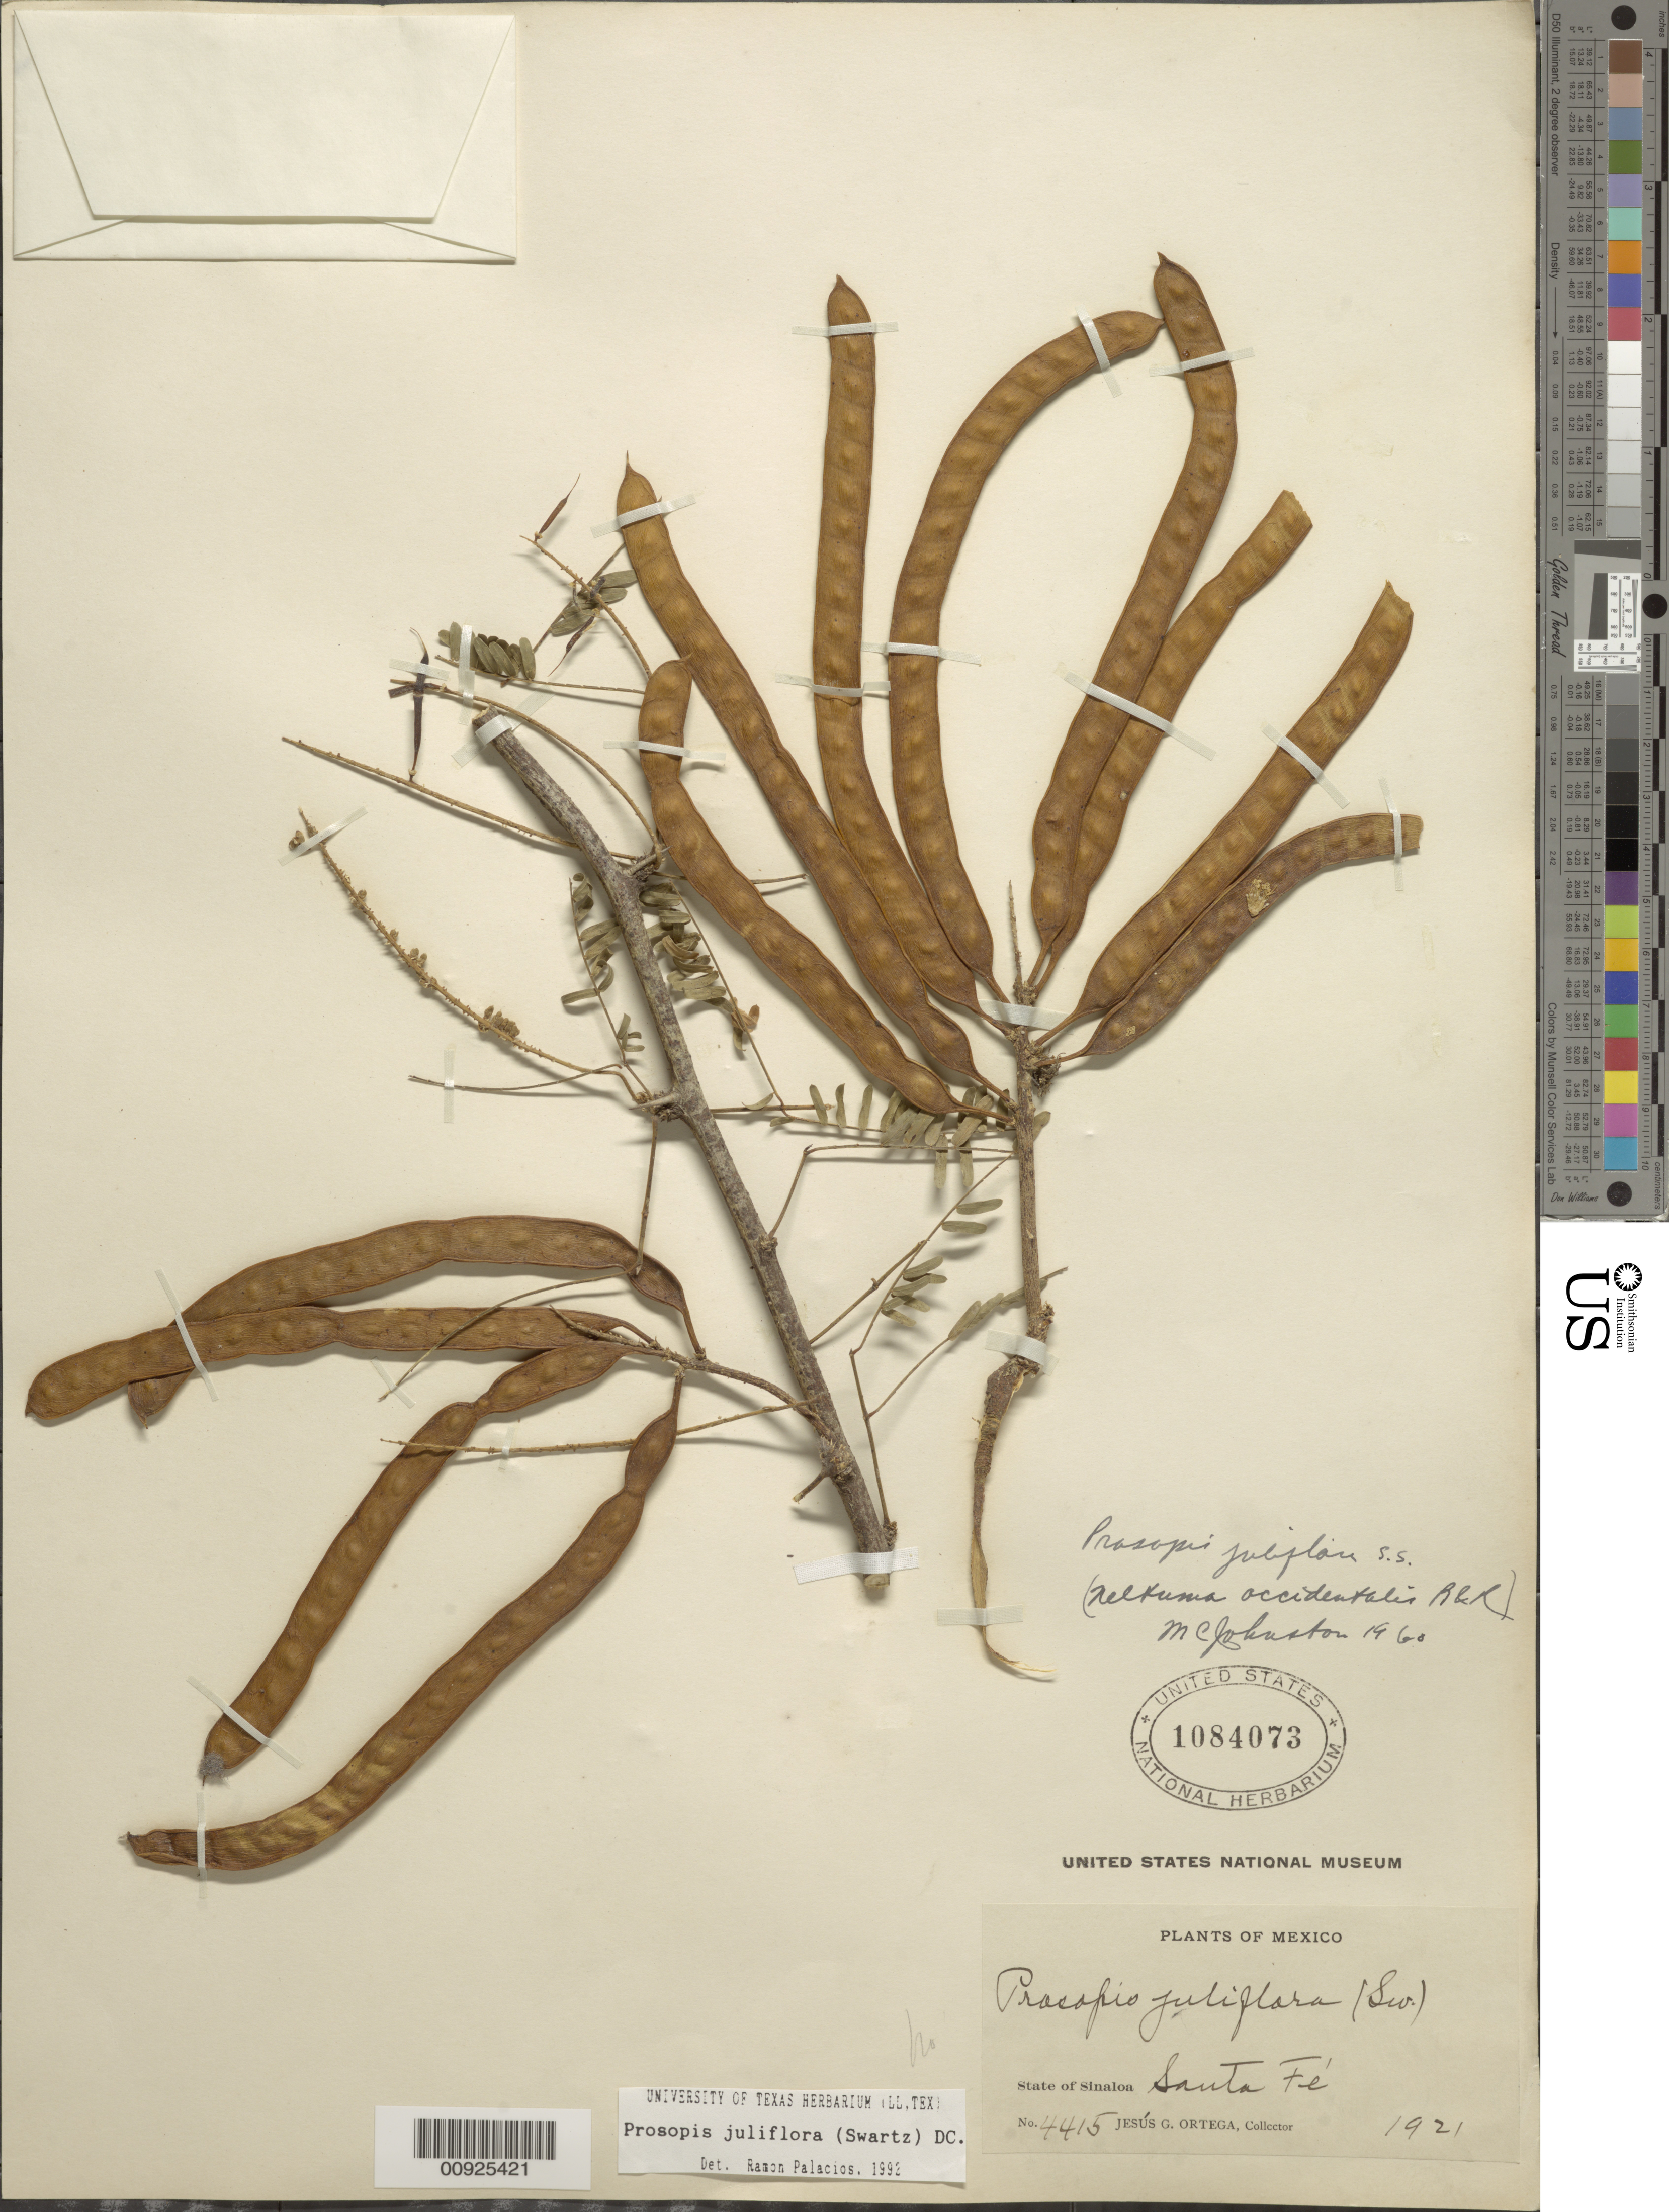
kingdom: Plantae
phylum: Tracheophyta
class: Magnoliopsida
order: Fabales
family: Fabaceae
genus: Neltuma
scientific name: Neltuma juliflora var. juliflora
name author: (Sw.) Raf.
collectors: J. Ortega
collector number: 4415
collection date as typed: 1921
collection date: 1921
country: Mexico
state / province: Sinaloa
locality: State of Sinaloa: Santa Fé.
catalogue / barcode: US 1084073